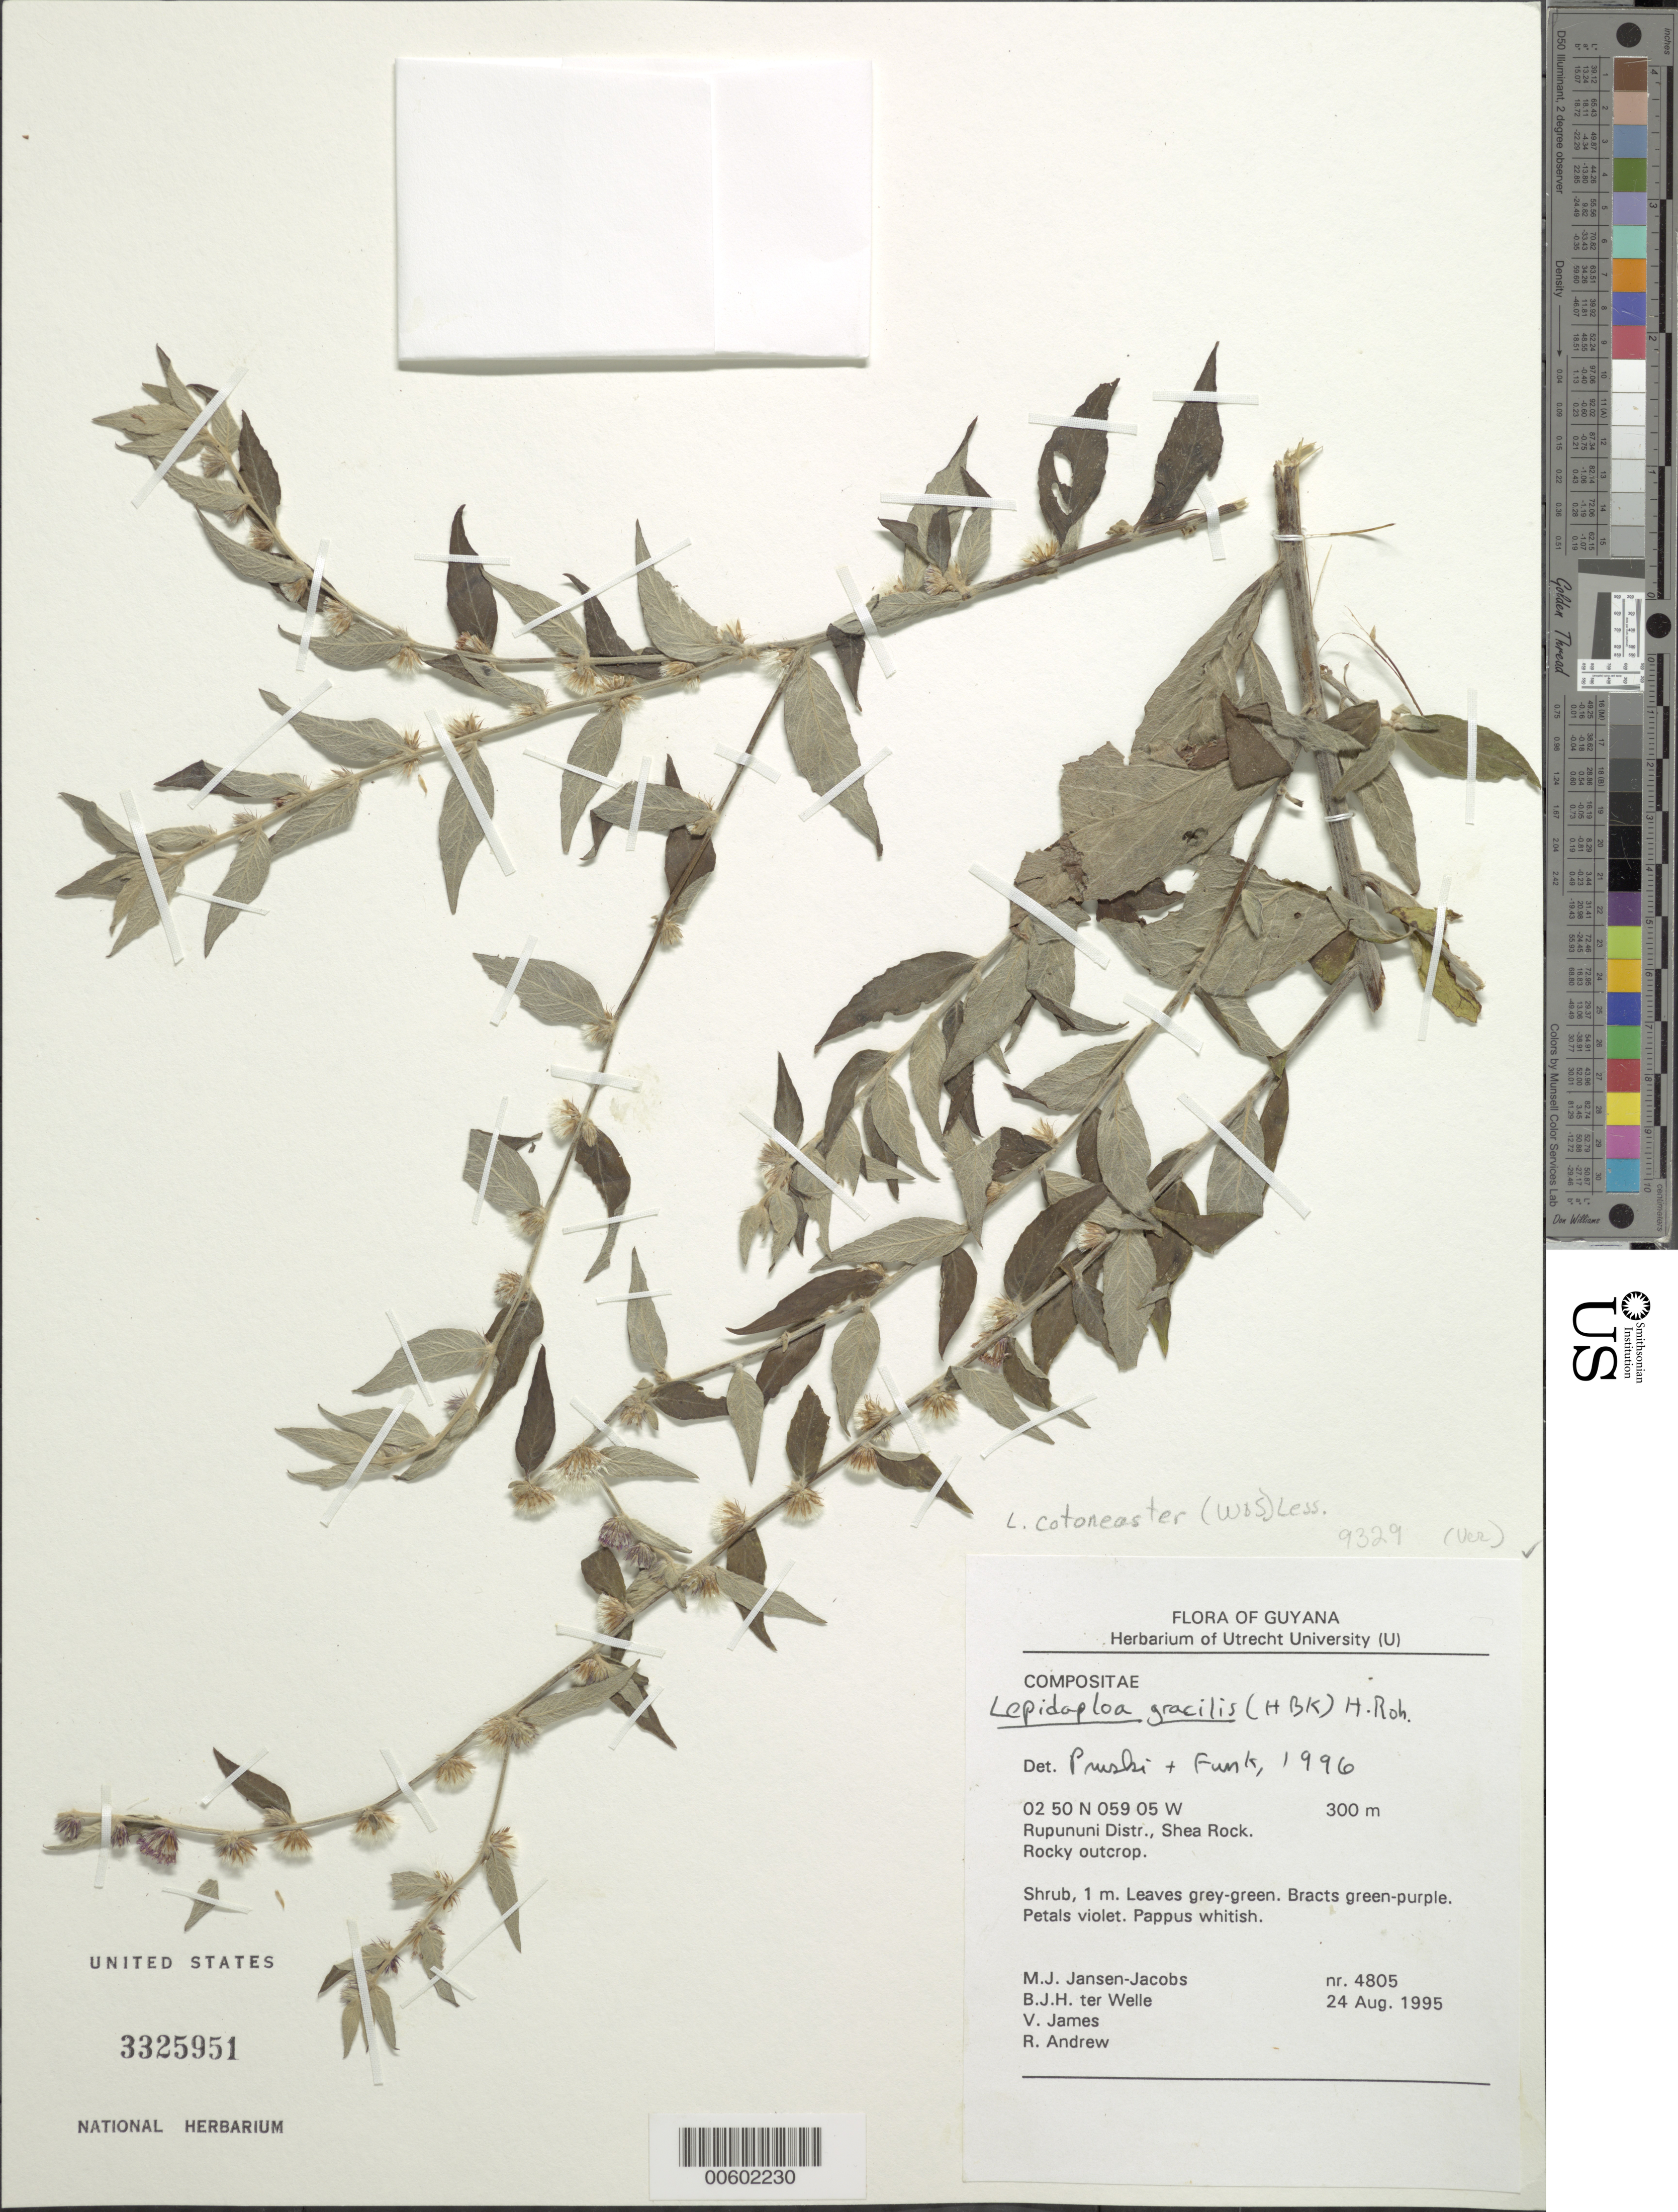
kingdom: Plantae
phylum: Tracheophyta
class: Magnoliopsida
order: Asterales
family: Asteraceae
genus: Lepidaploa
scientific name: Lepidaploa cotoneaster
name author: (Willd. ex Spreng.) H. Rob.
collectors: M. J. Jansen-Jacobs, B. Welle, V. James & R. Andrew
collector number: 4805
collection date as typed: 24-Aug-95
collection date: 1995-08-24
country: Guyana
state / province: U. Takutu-U. Essequibo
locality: Shea Rock, Rupununi Dist.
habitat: Rocky outcrop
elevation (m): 300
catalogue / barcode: US 3325951